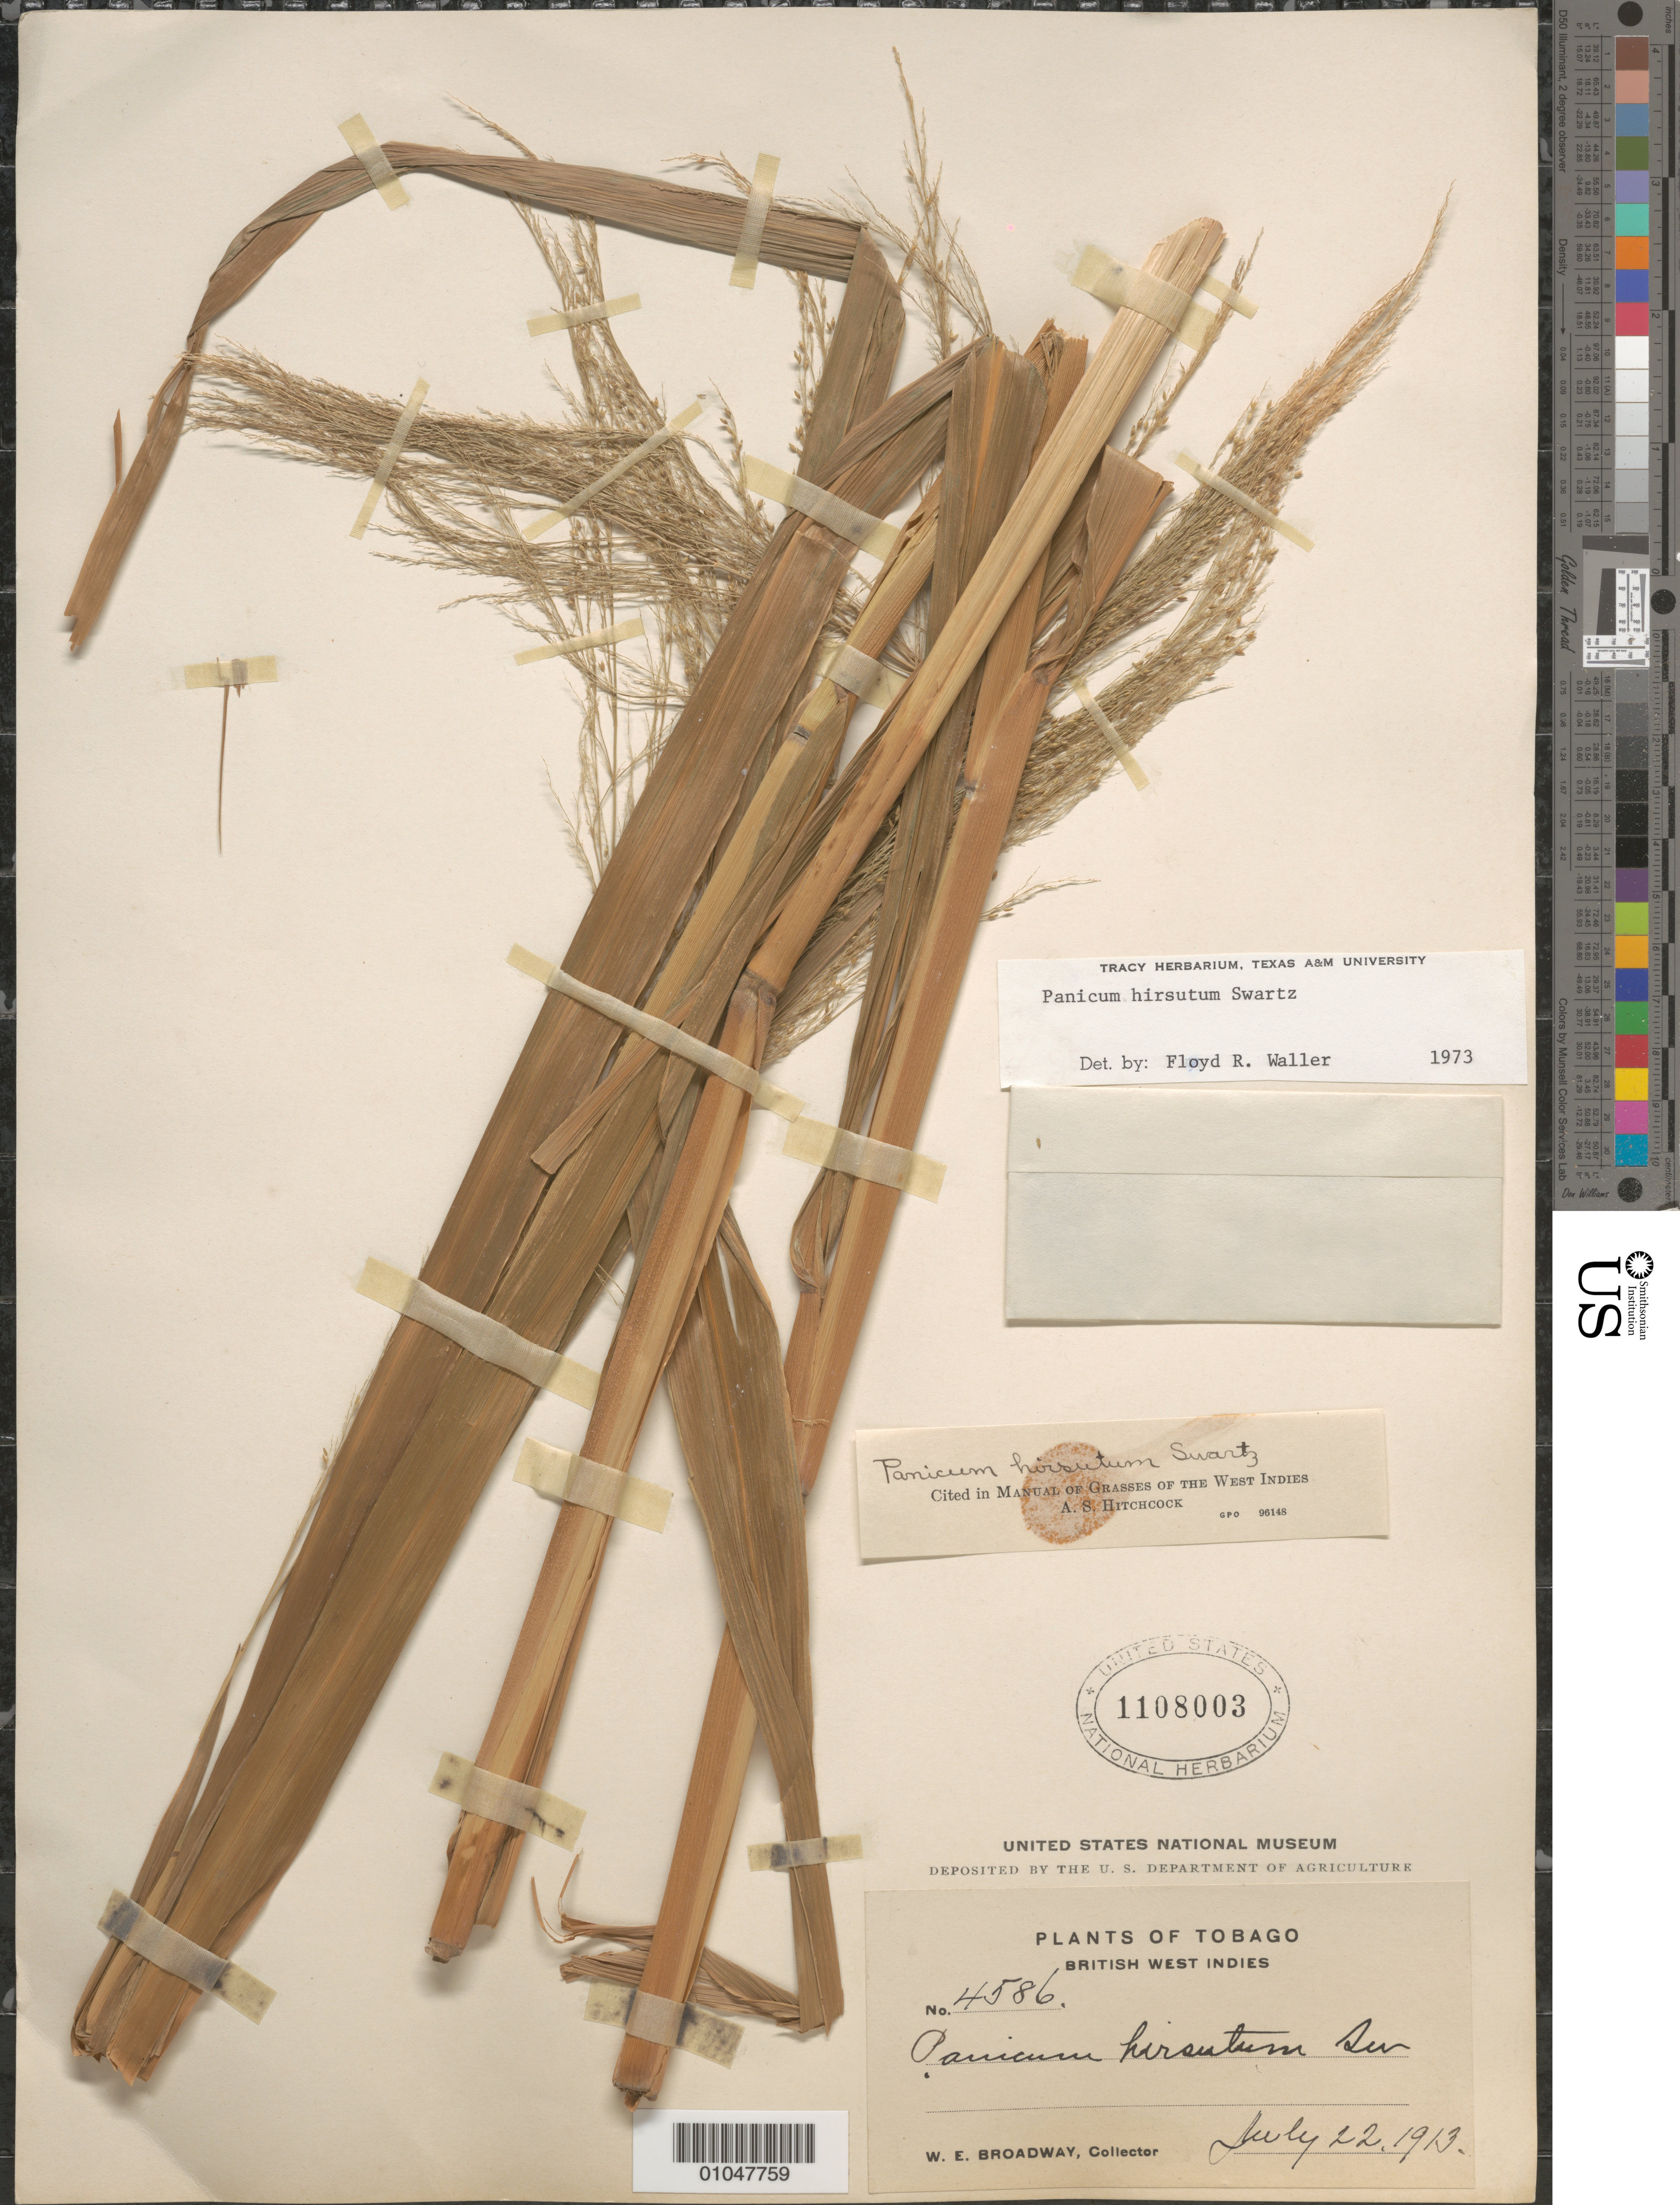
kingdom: Plantae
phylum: Tracheophyta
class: Liliopsida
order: Poales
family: Poaceae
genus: Panicum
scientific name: Panicum hirsutum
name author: Sw.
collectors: W. E. Broadway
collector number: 4586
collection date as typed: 22 Jul 1913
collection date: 1913-07-22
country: Trinidad and Tobago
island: Tobago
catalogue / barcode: US 1108003